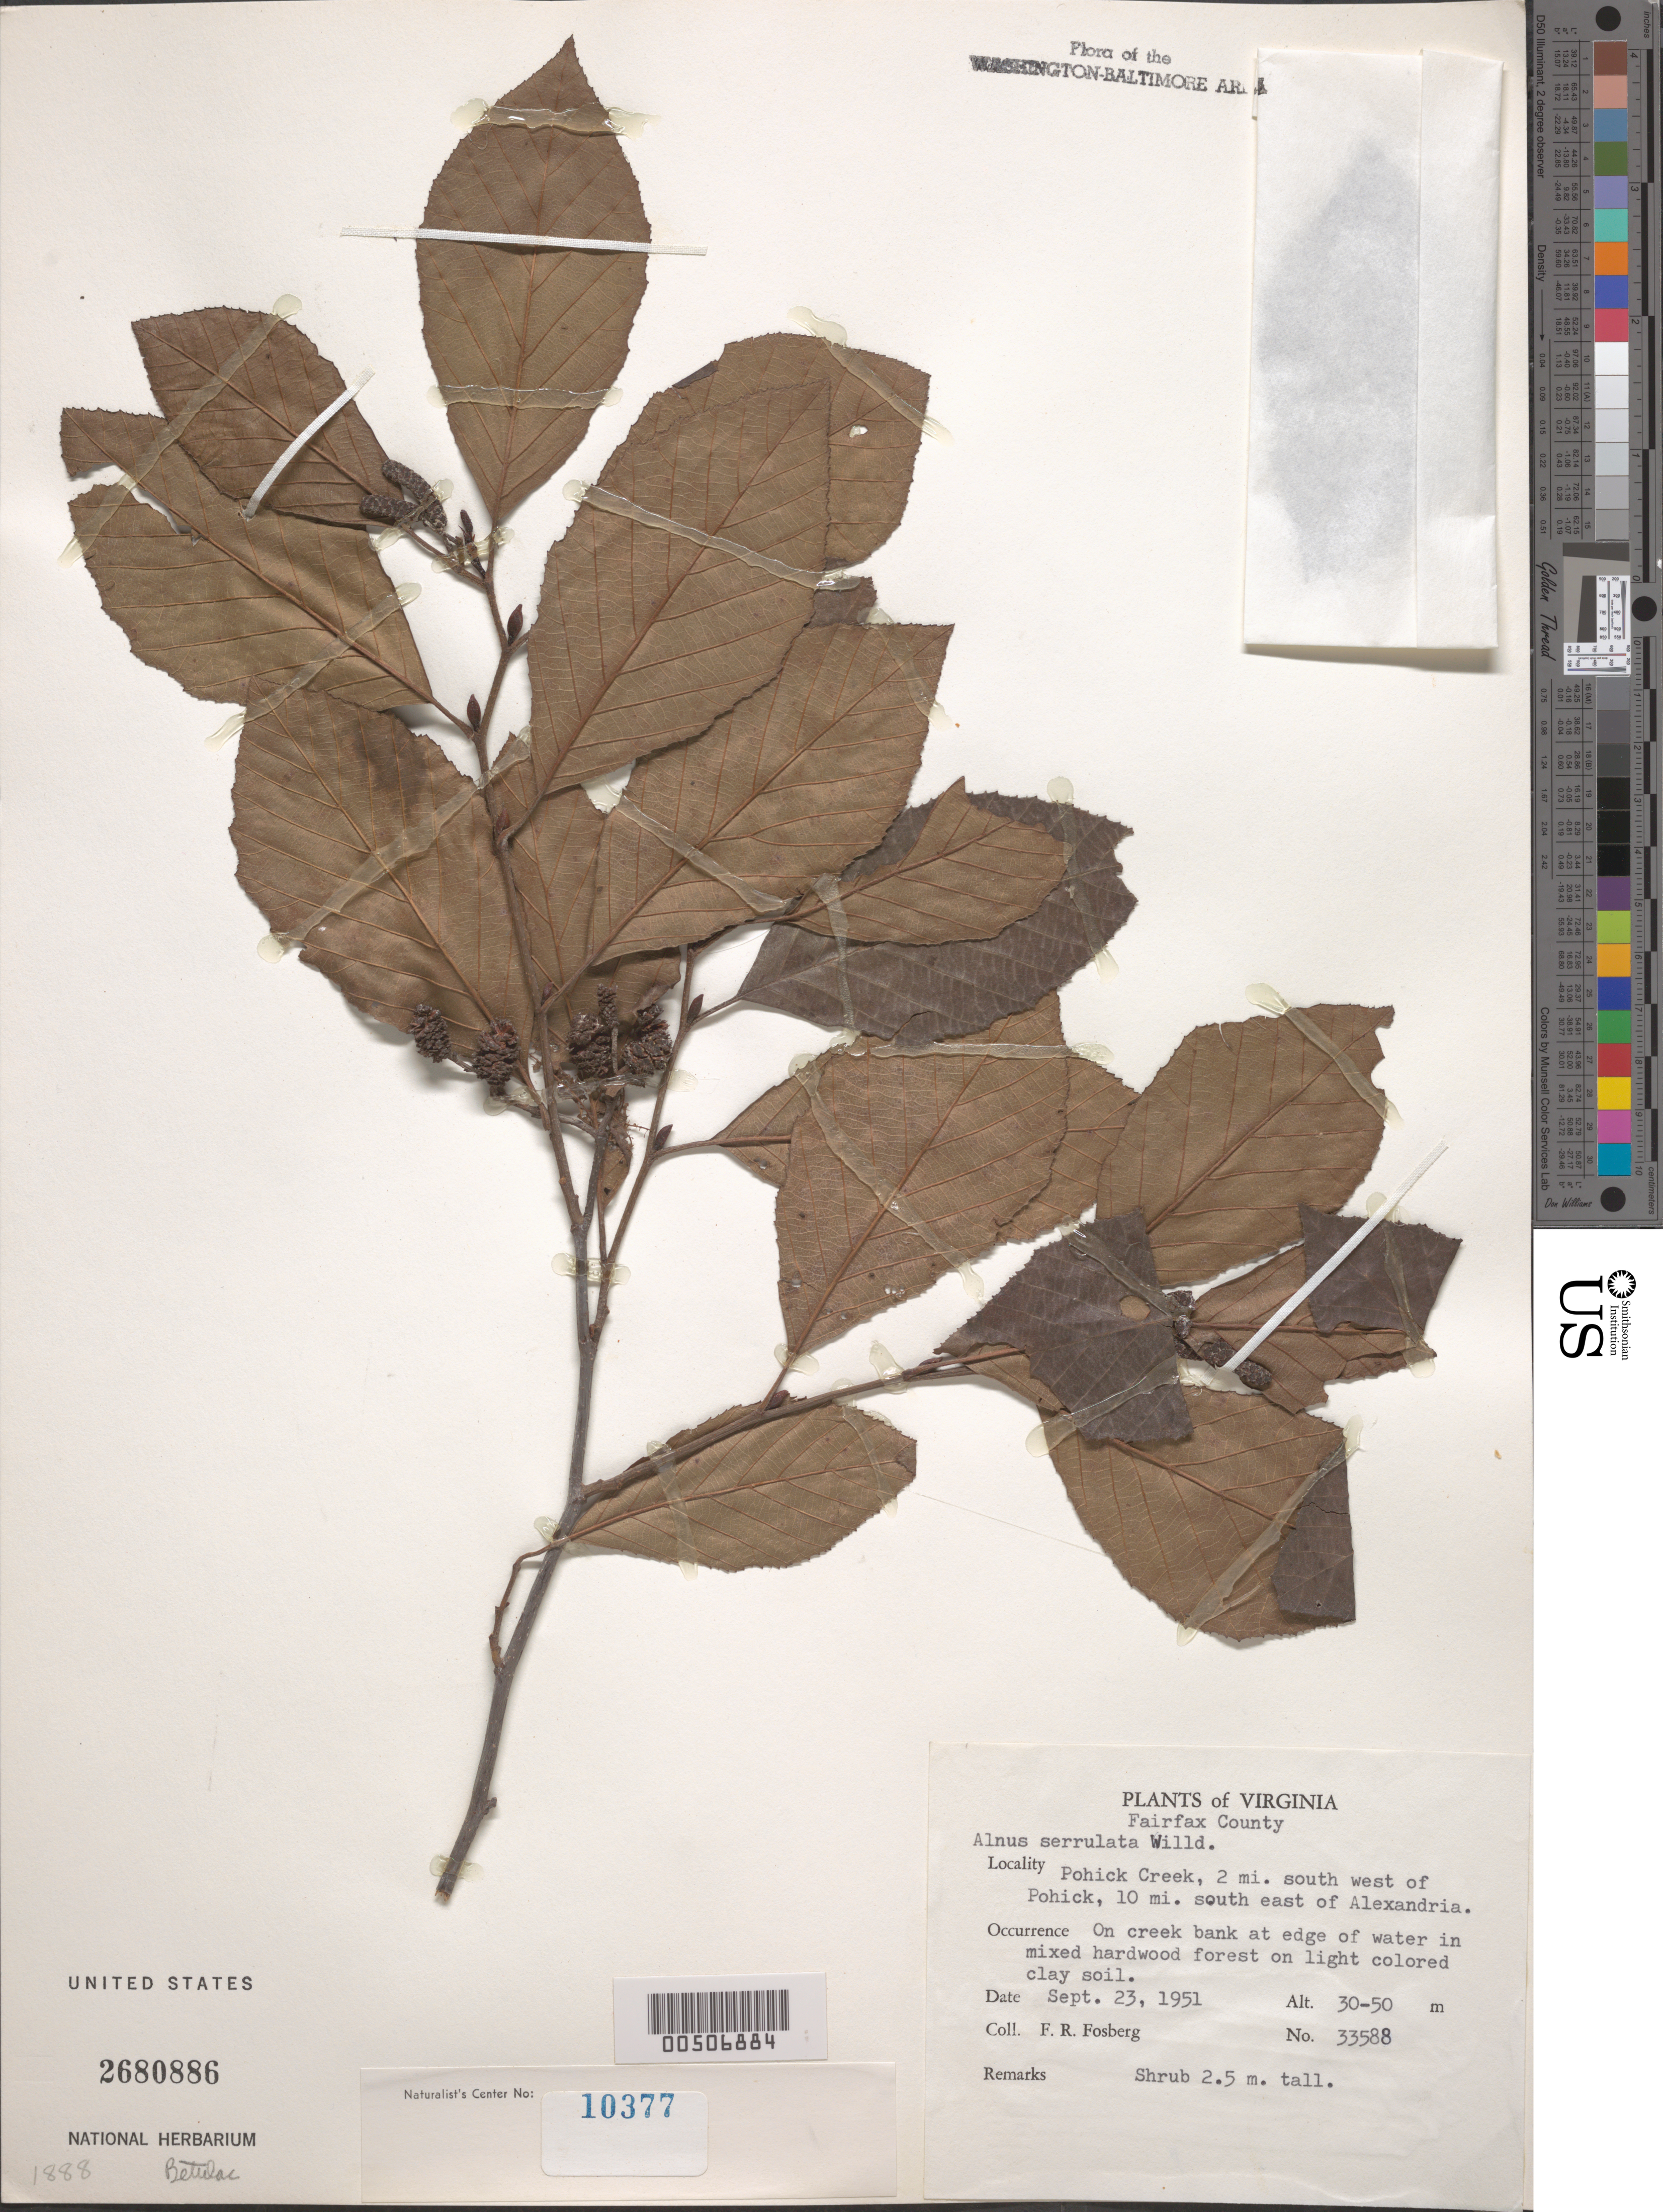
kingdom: Plantae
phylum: Tracheophyta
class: Magnoliopsida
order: Fagales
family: Betulaceae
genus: Alnus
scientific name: Alnus serrulata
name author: (Aiton) Willd.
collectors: F. R. Fosberg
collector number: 33588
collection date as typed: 23 Sep 1951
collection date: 1951-09-23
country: United States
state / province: Virginia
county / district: Fairfax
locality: Pohick Creek, 2 mi. SW of Pohick, 10 mi. SE of Alexandria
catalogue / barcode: US 2680886